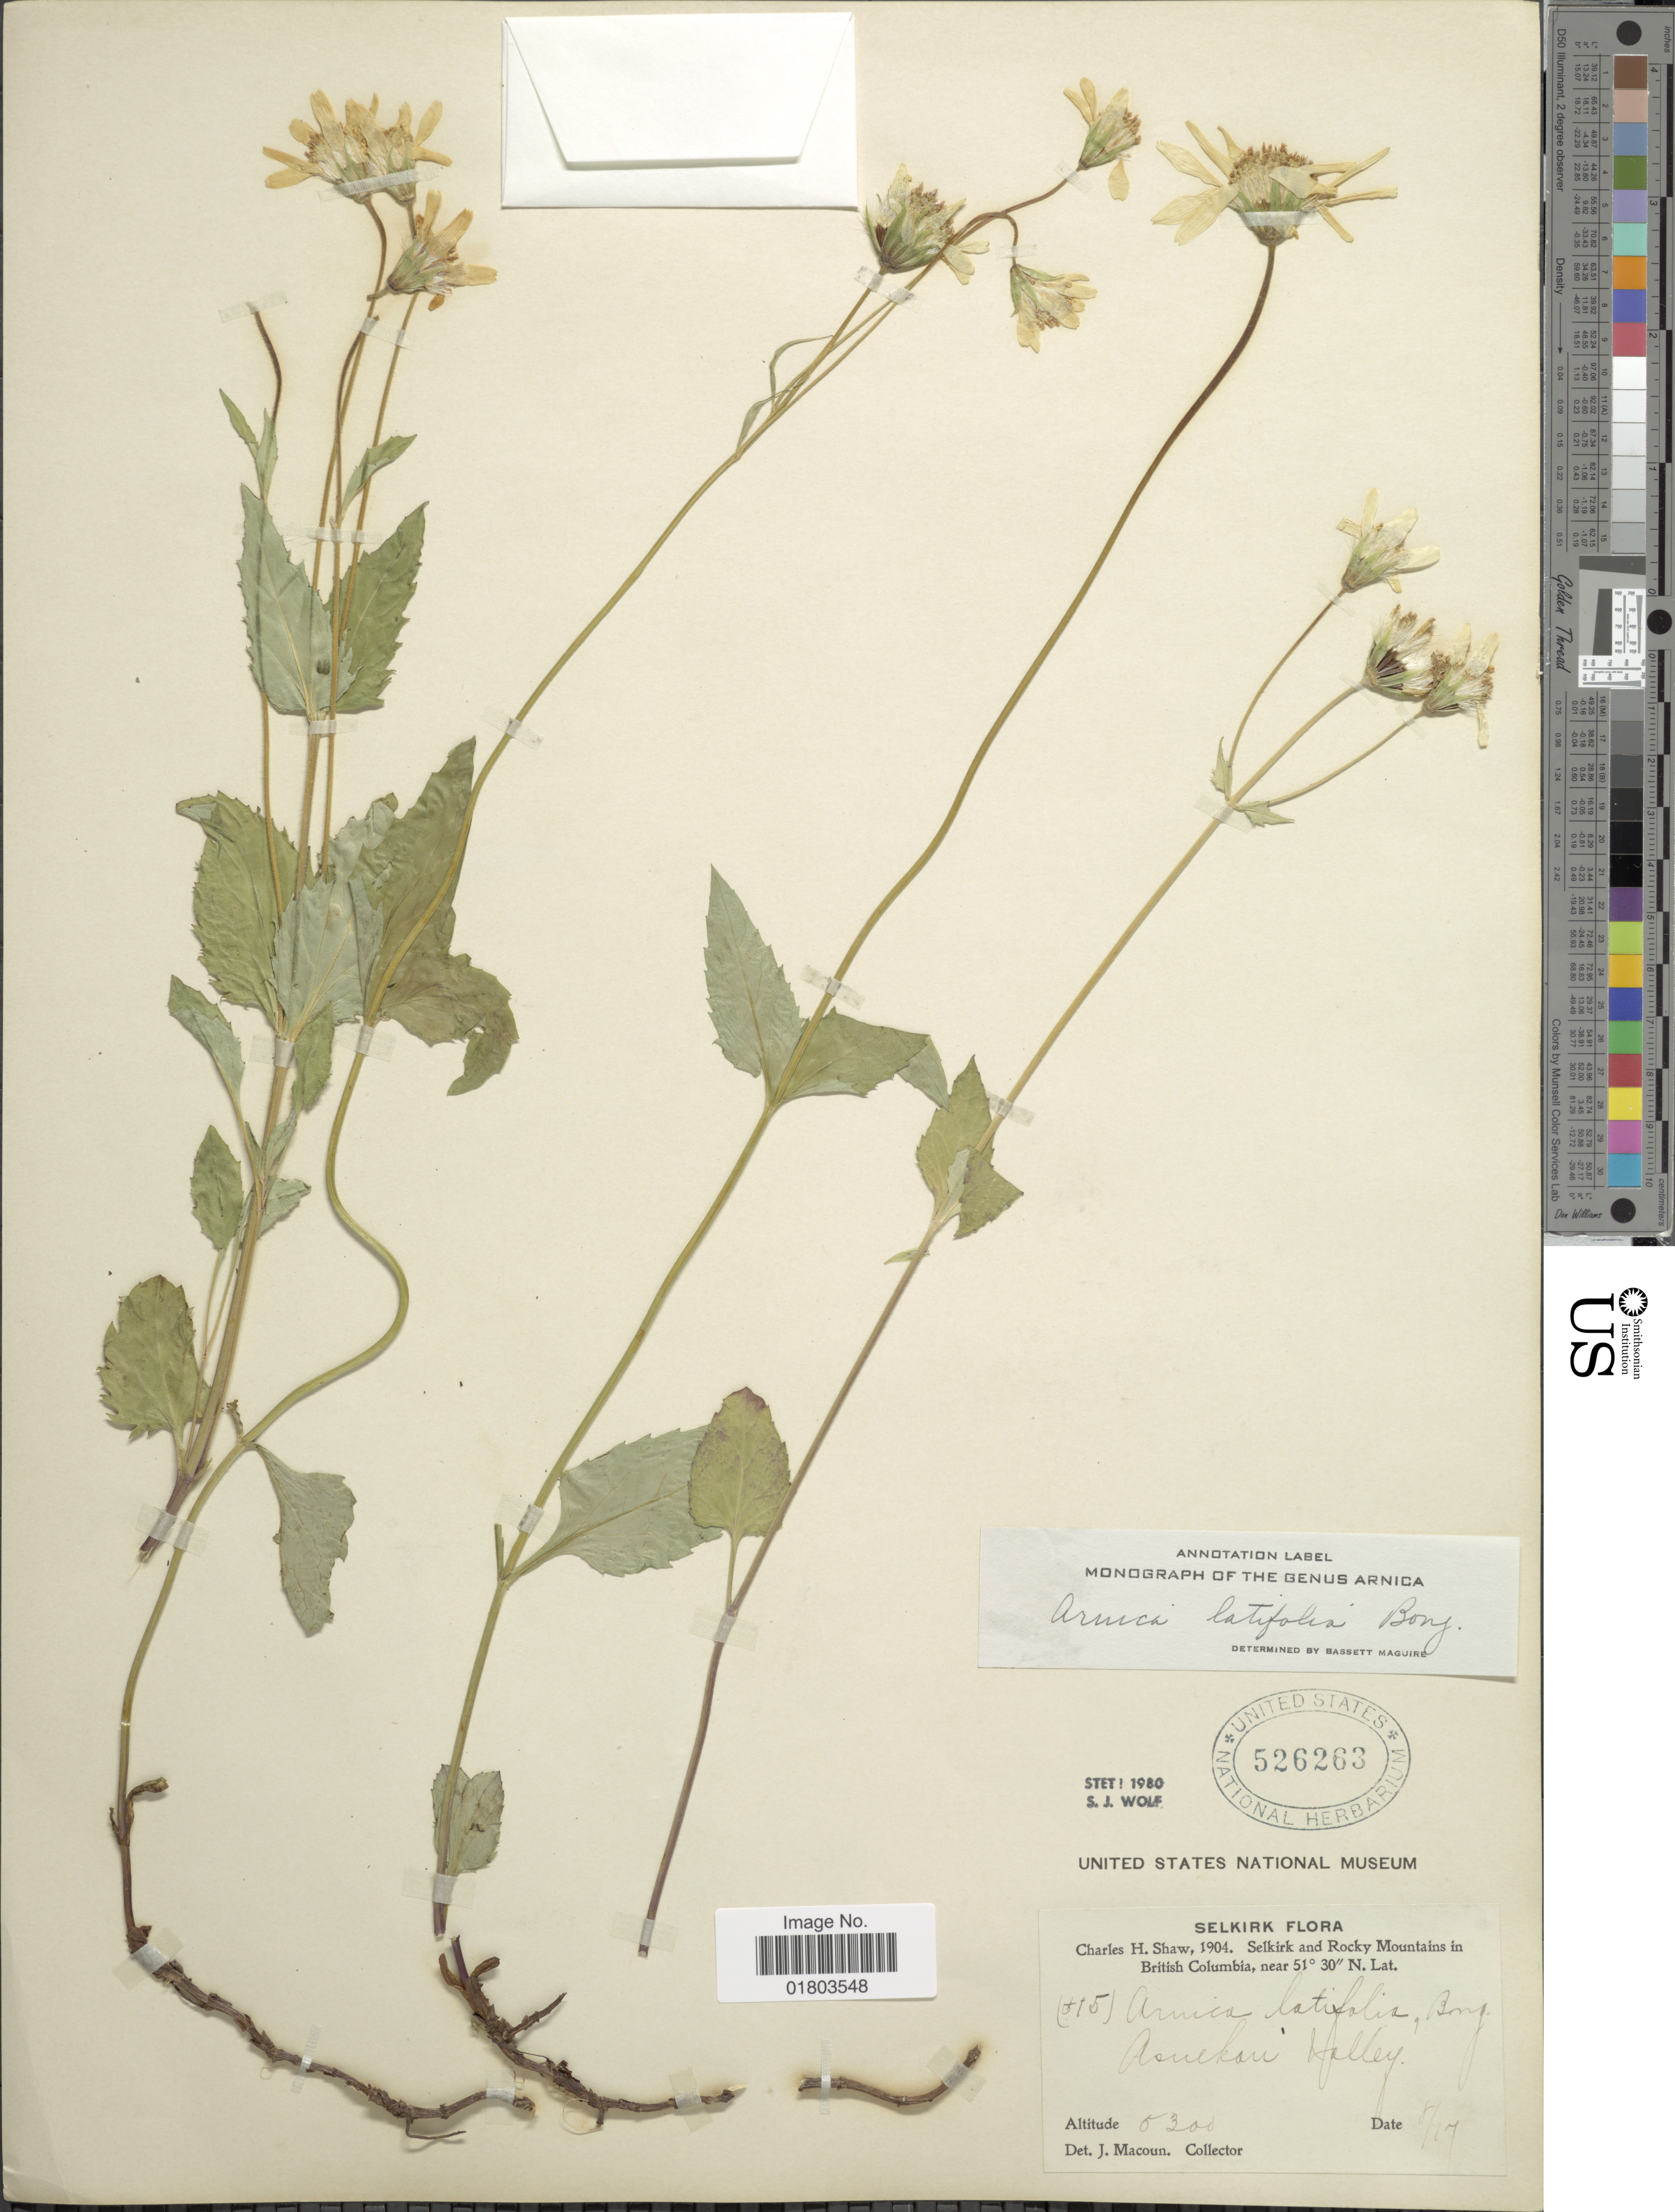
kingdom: Plantae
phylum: Tracheophyta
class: Magnoliopsida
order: Asterales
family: Asteraceae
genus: Arnica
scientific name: Arnica latifolia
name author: Bong.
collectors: C. H. Shaw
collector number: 815*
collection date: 1904-07-17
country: Canada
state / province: British Columbia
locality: Selkirk and Rocky Mountains, Asuckan Valley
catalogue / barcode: US 526263